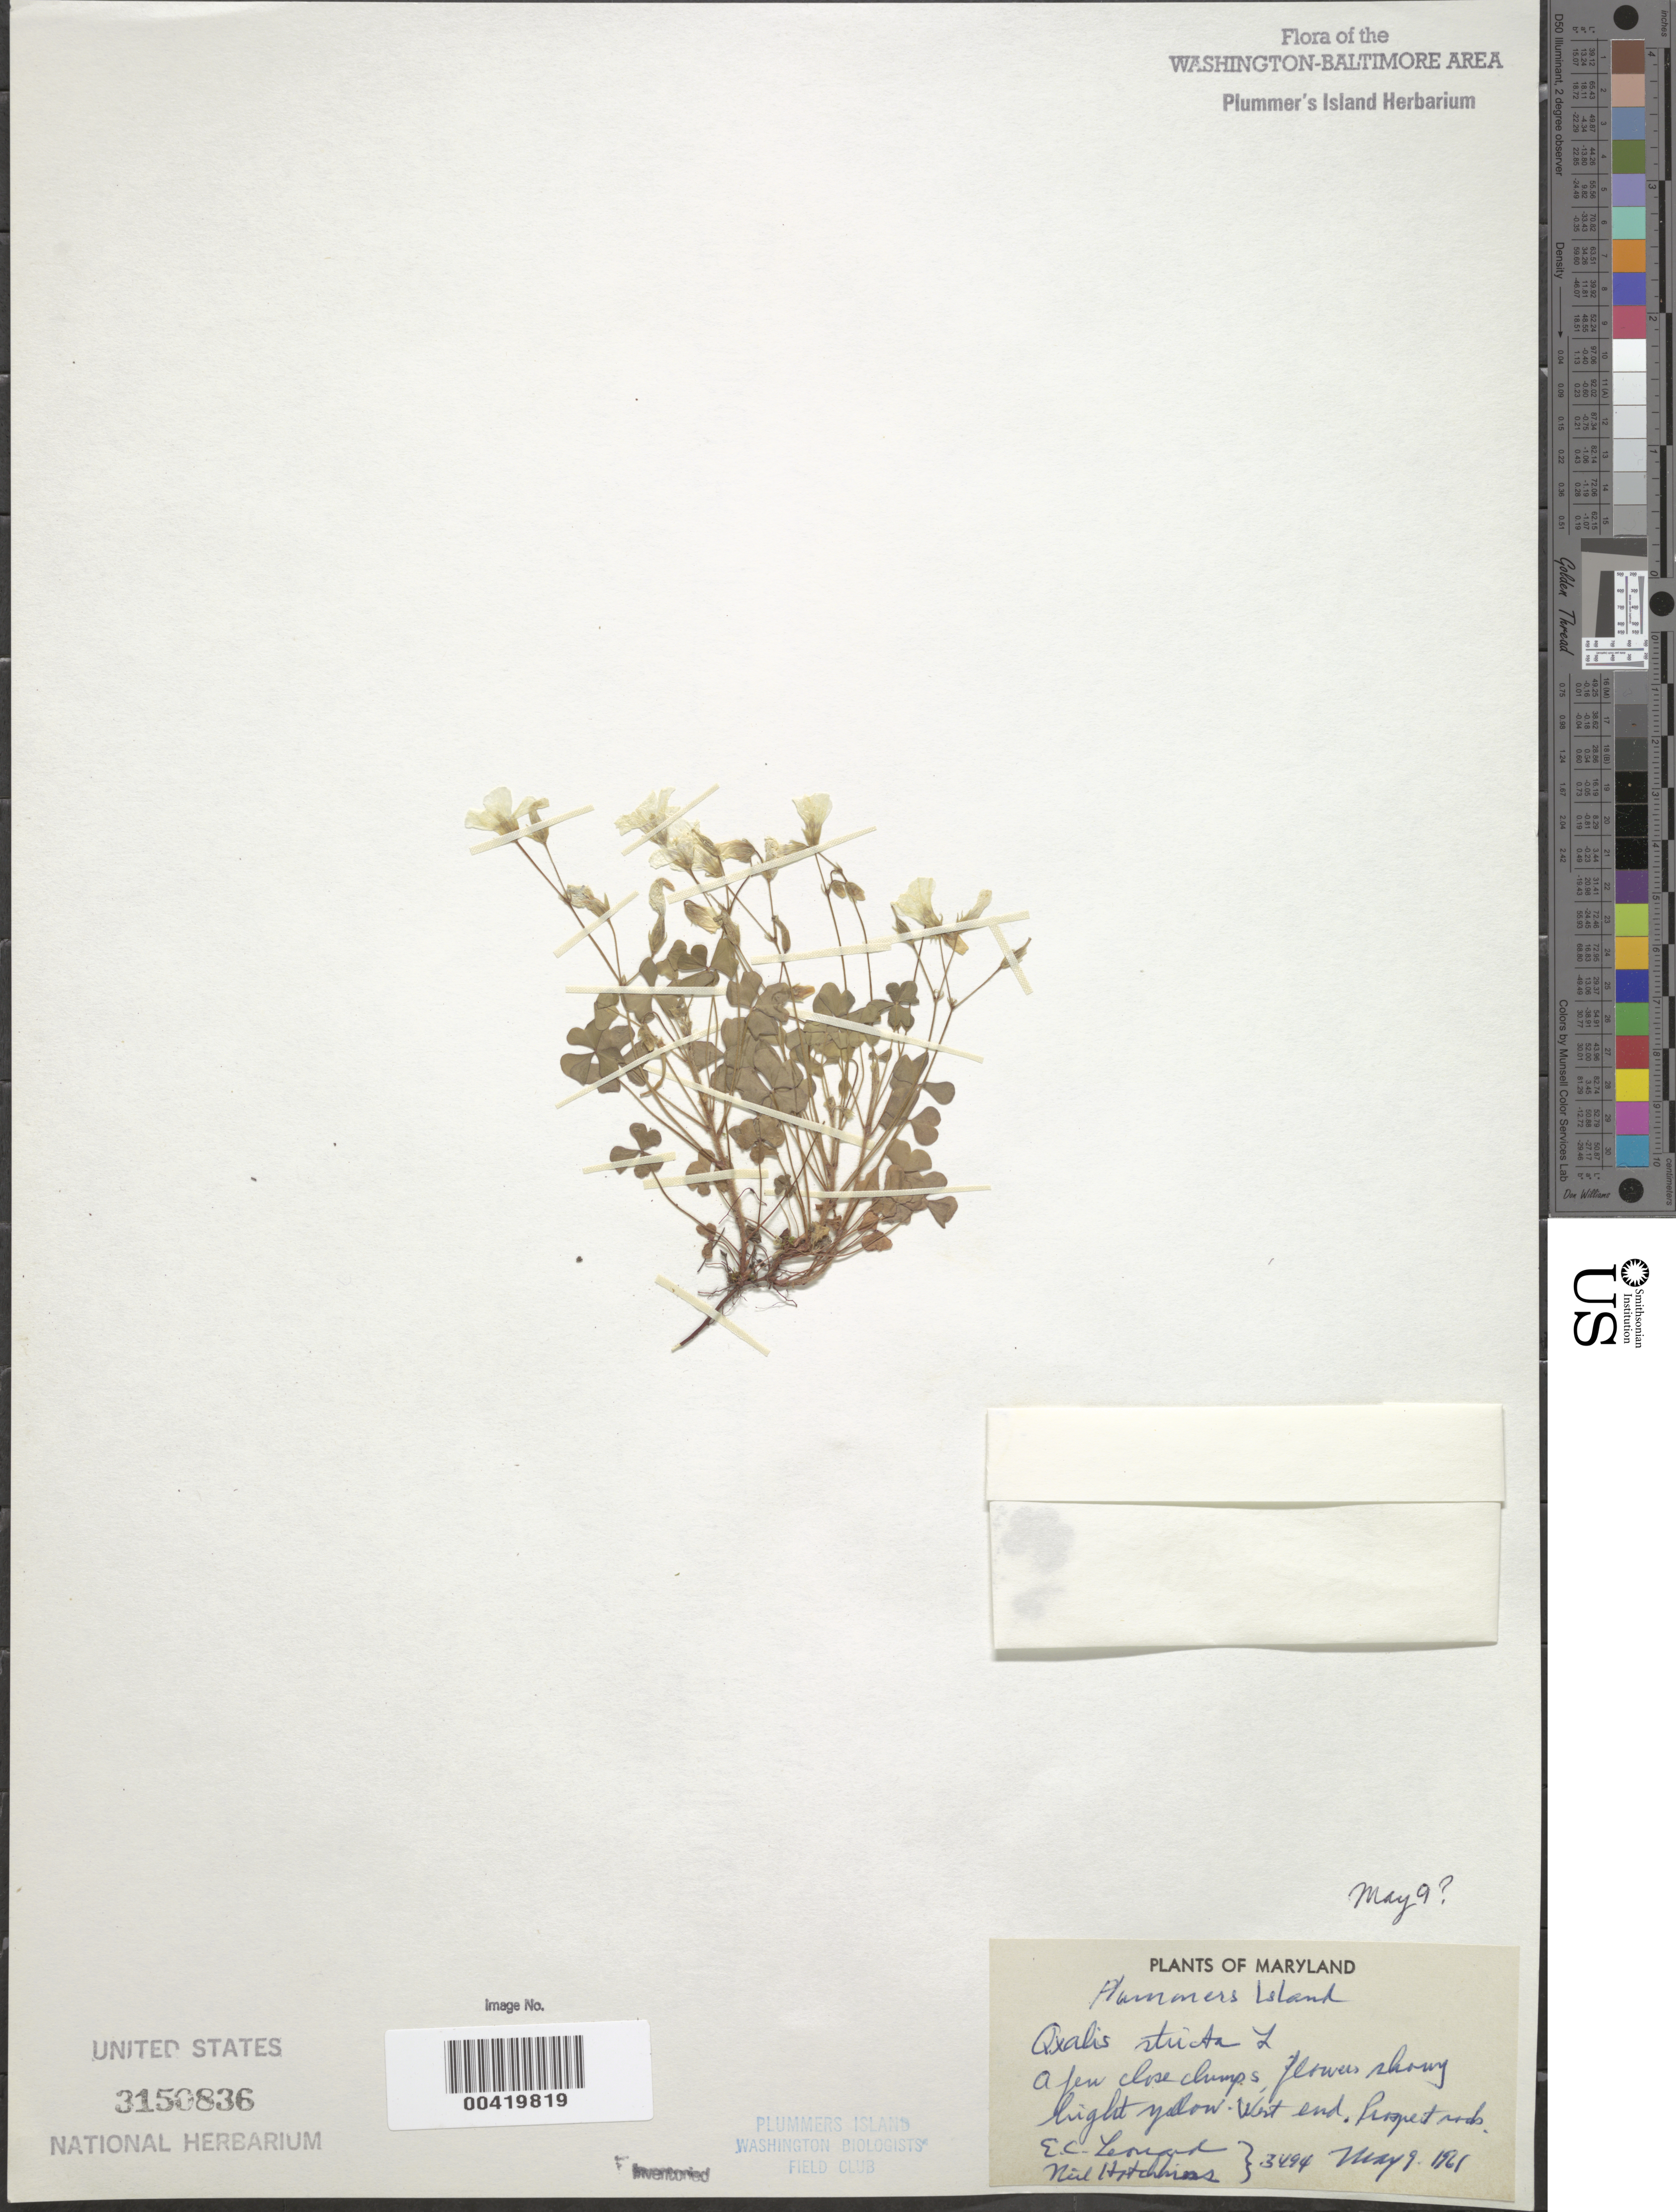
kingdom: Plantae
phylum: Tracheophyta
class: Magnoliopsida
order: Oxalidales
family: Oxalidaceae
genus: Oxalis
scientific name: Oxalis stricta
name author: L.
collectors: E. C. Leonard & N. Hotchkiss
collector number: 3494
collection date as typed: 09 May 1961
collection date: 1961-05-09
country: United States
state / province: Maryland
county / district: Montgomery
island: Plummers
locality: Plummer's Island; west end Prospect Rock C. & O. Canal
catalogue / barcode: US 3150836